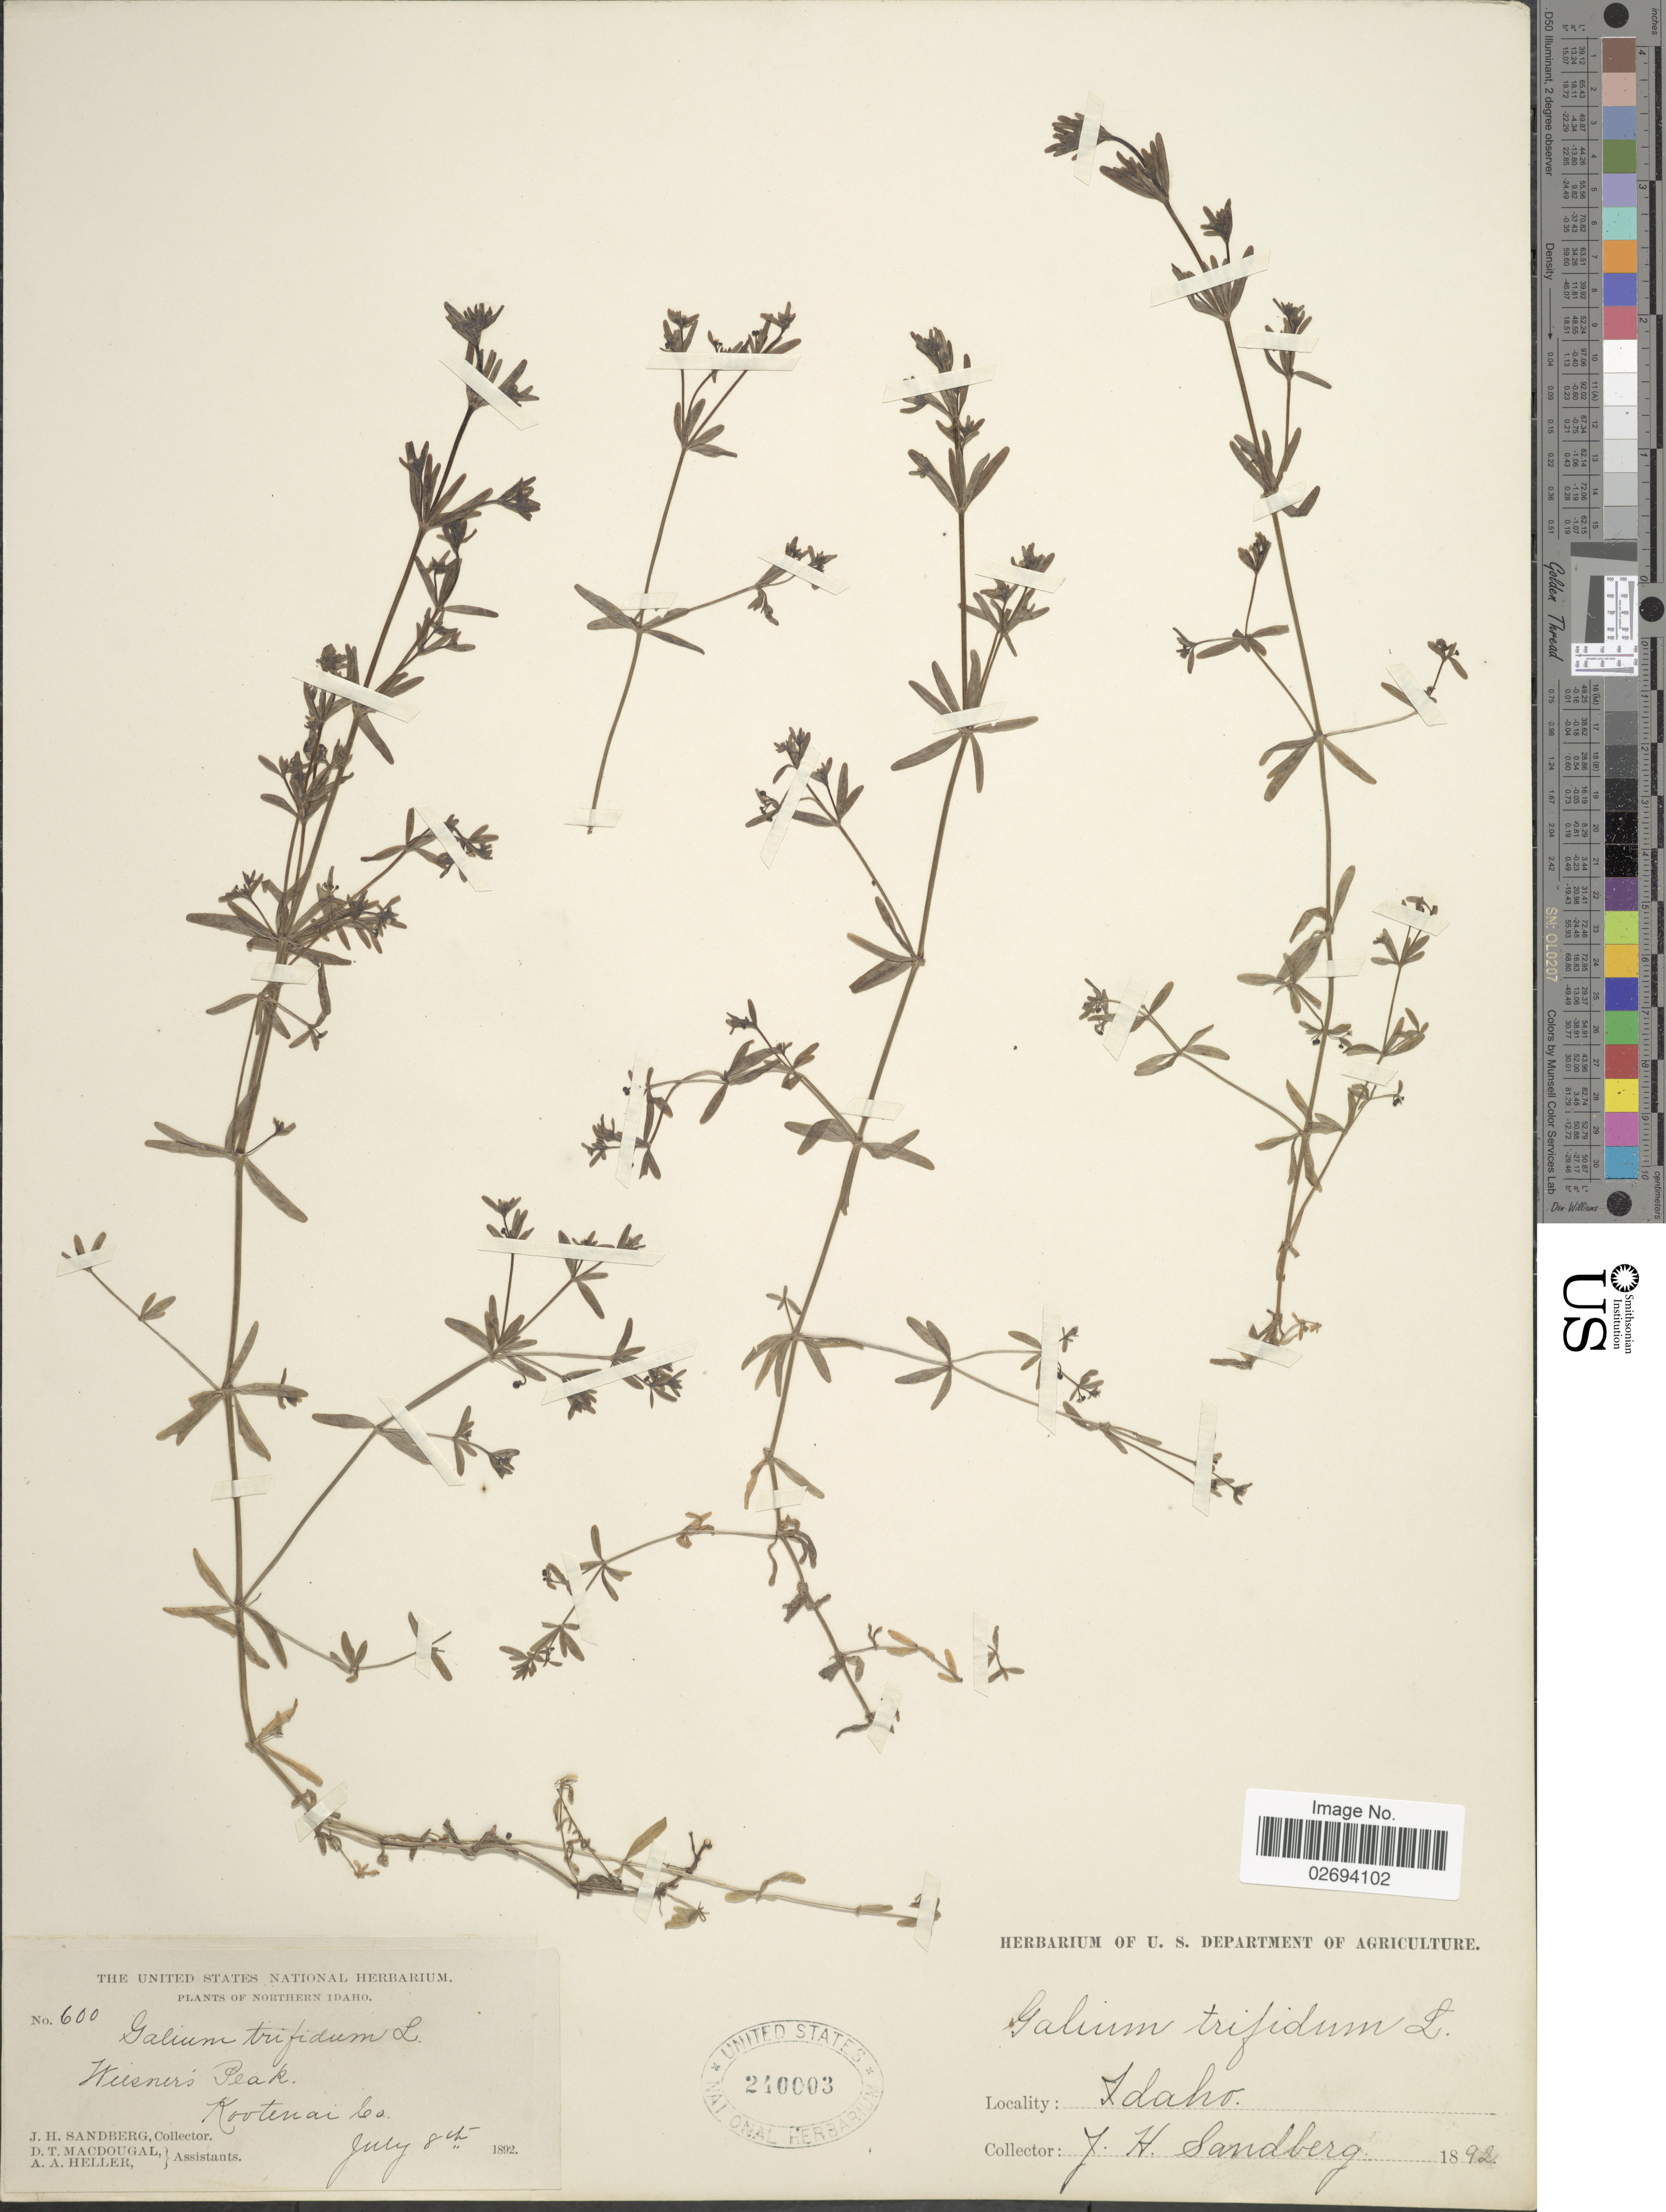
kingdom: Plantae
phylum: Tracheophyta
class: Magnoliopsida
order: Gentianales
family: Rubiaceae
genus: Galium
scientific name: Galium trifidum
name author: L.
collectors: J. H. Sandberg, D. T. MacDougal & A. A. Heller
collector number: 600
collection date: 1892-07-08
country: United States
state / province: Idaho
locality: Northern Idaho, Wiesner's Peak, Kootenai Co.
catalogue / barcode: US 240003